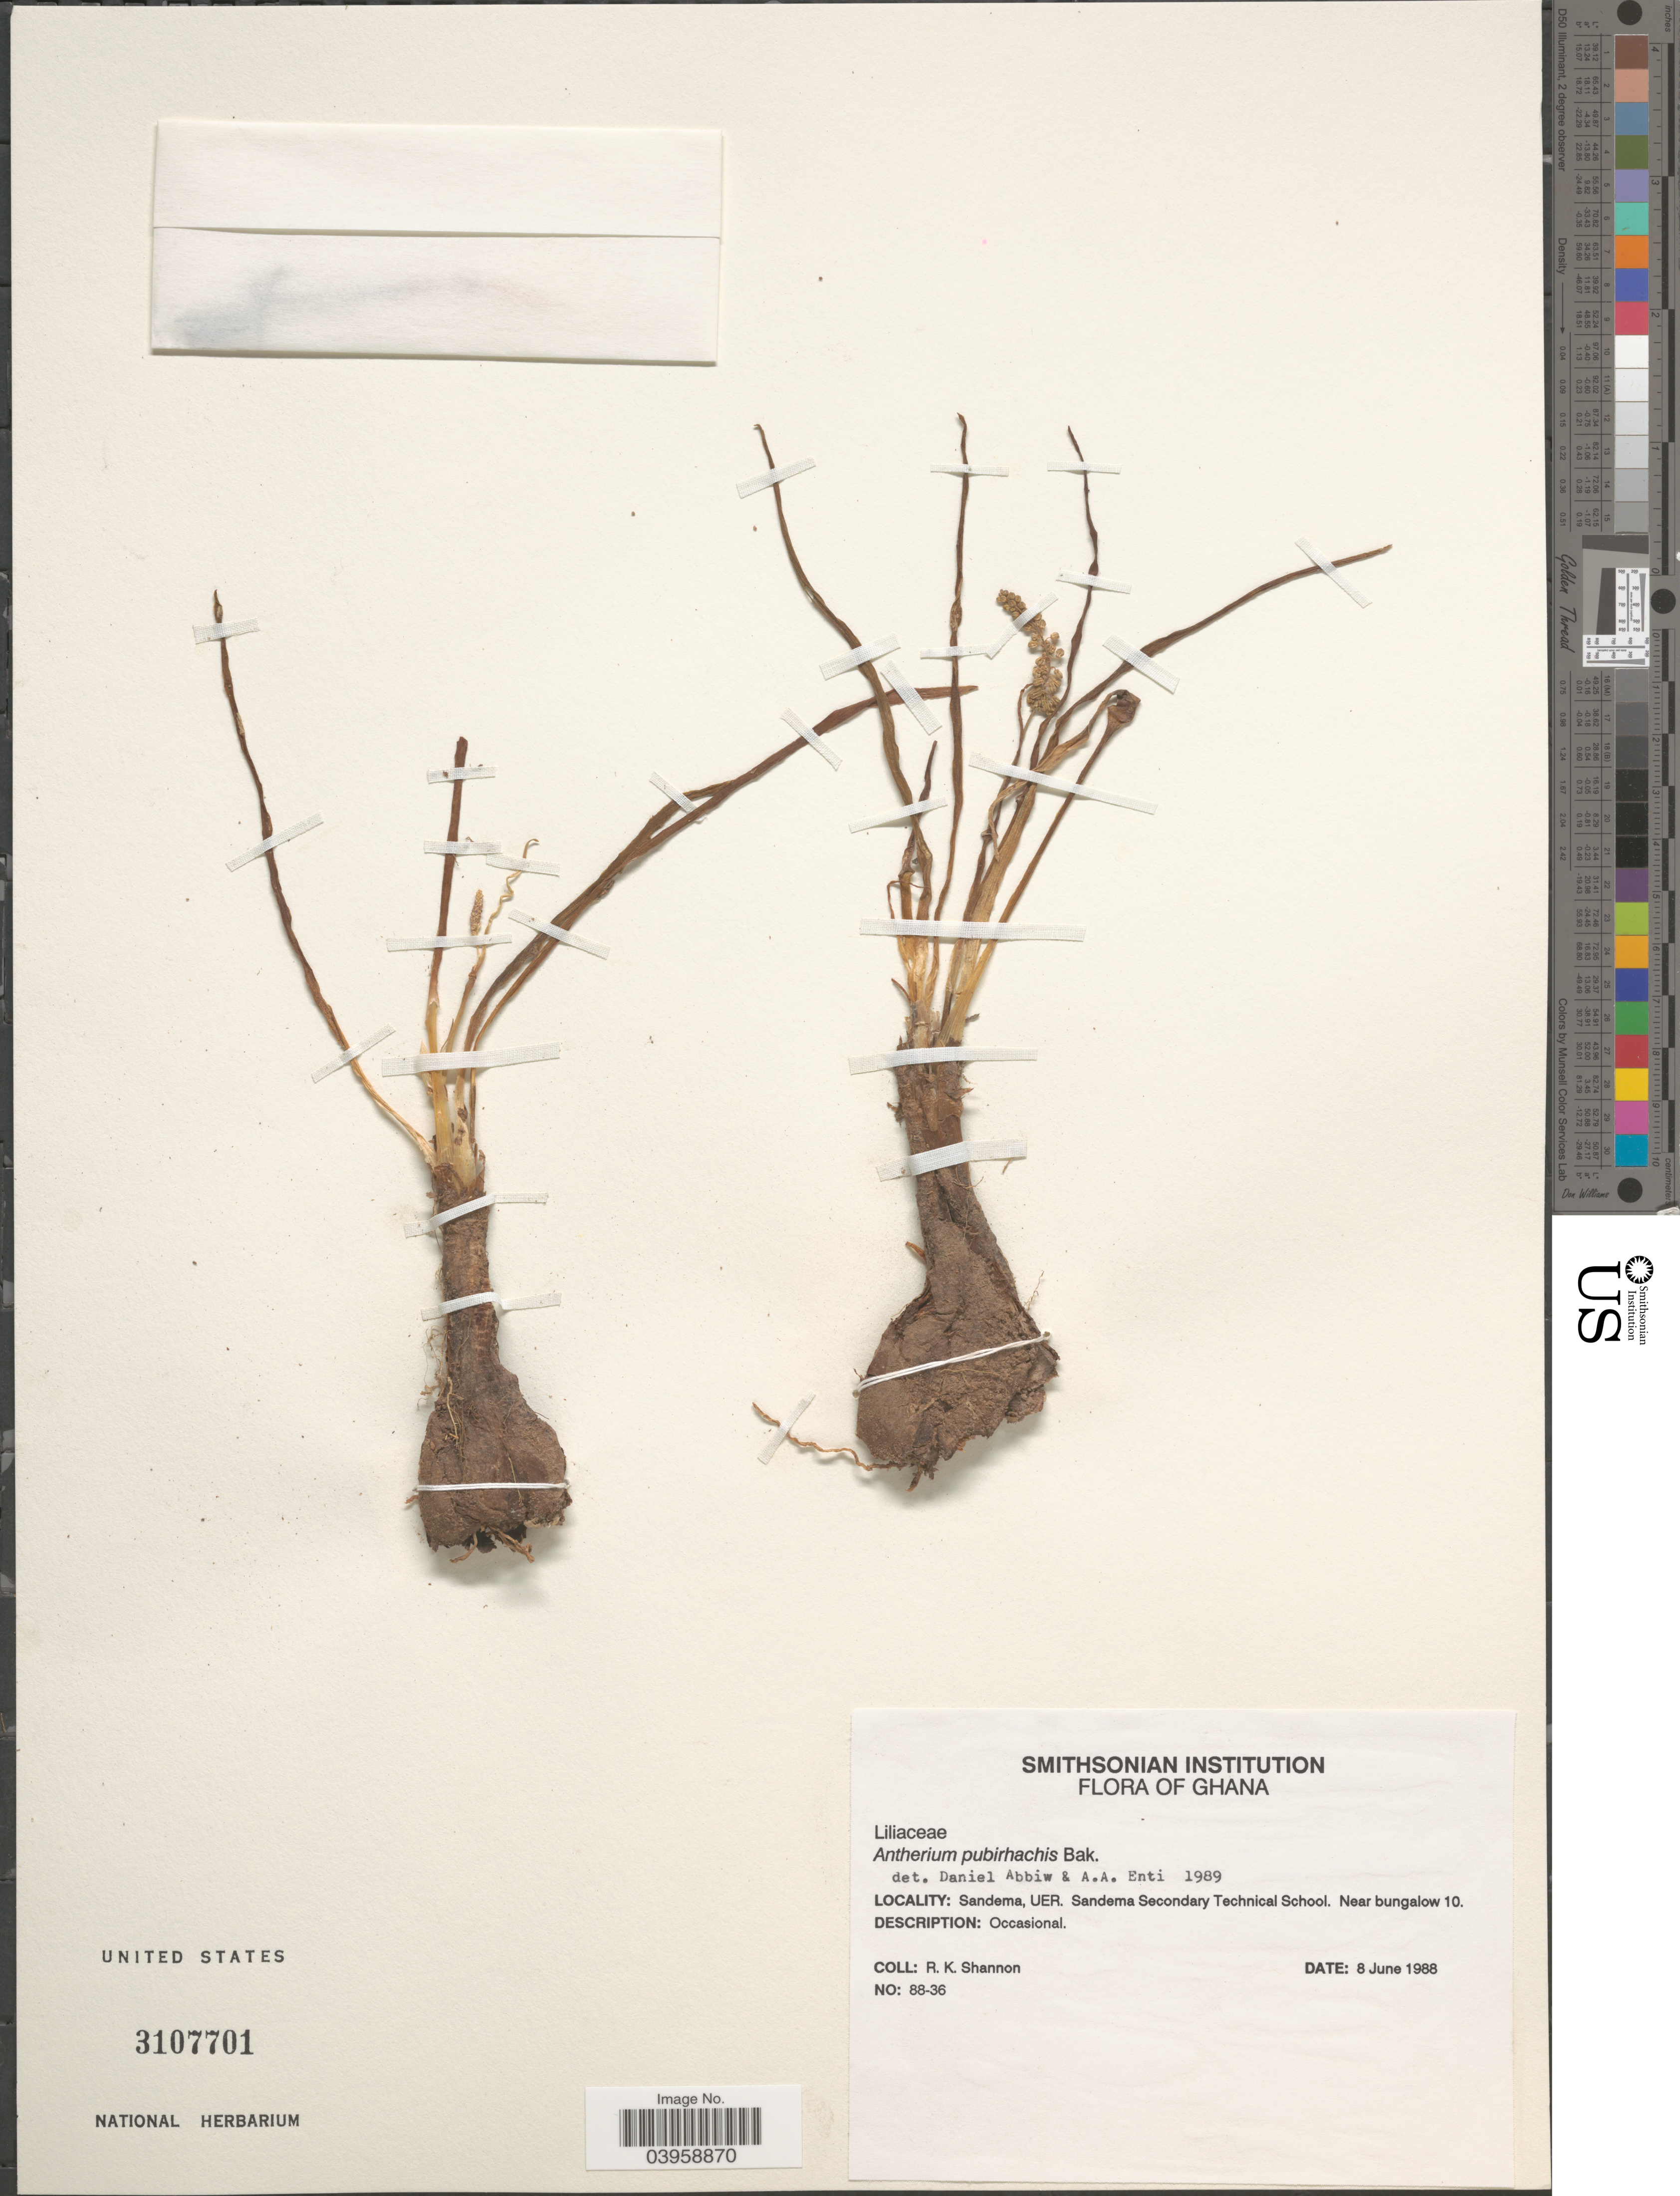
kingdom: Plantae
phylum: Tracheophyta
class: Liliopsida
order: Asparagales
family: Asparagaceae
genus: Anthericum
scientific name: Anthericum pubirhachis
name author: Baker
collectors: R. Shannon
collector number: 88-36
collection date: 1988-06-08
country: Ghana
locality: Sandema, UER. Sandema Secondary Technical School. Near bungalow 10.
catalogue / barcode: US 3107701